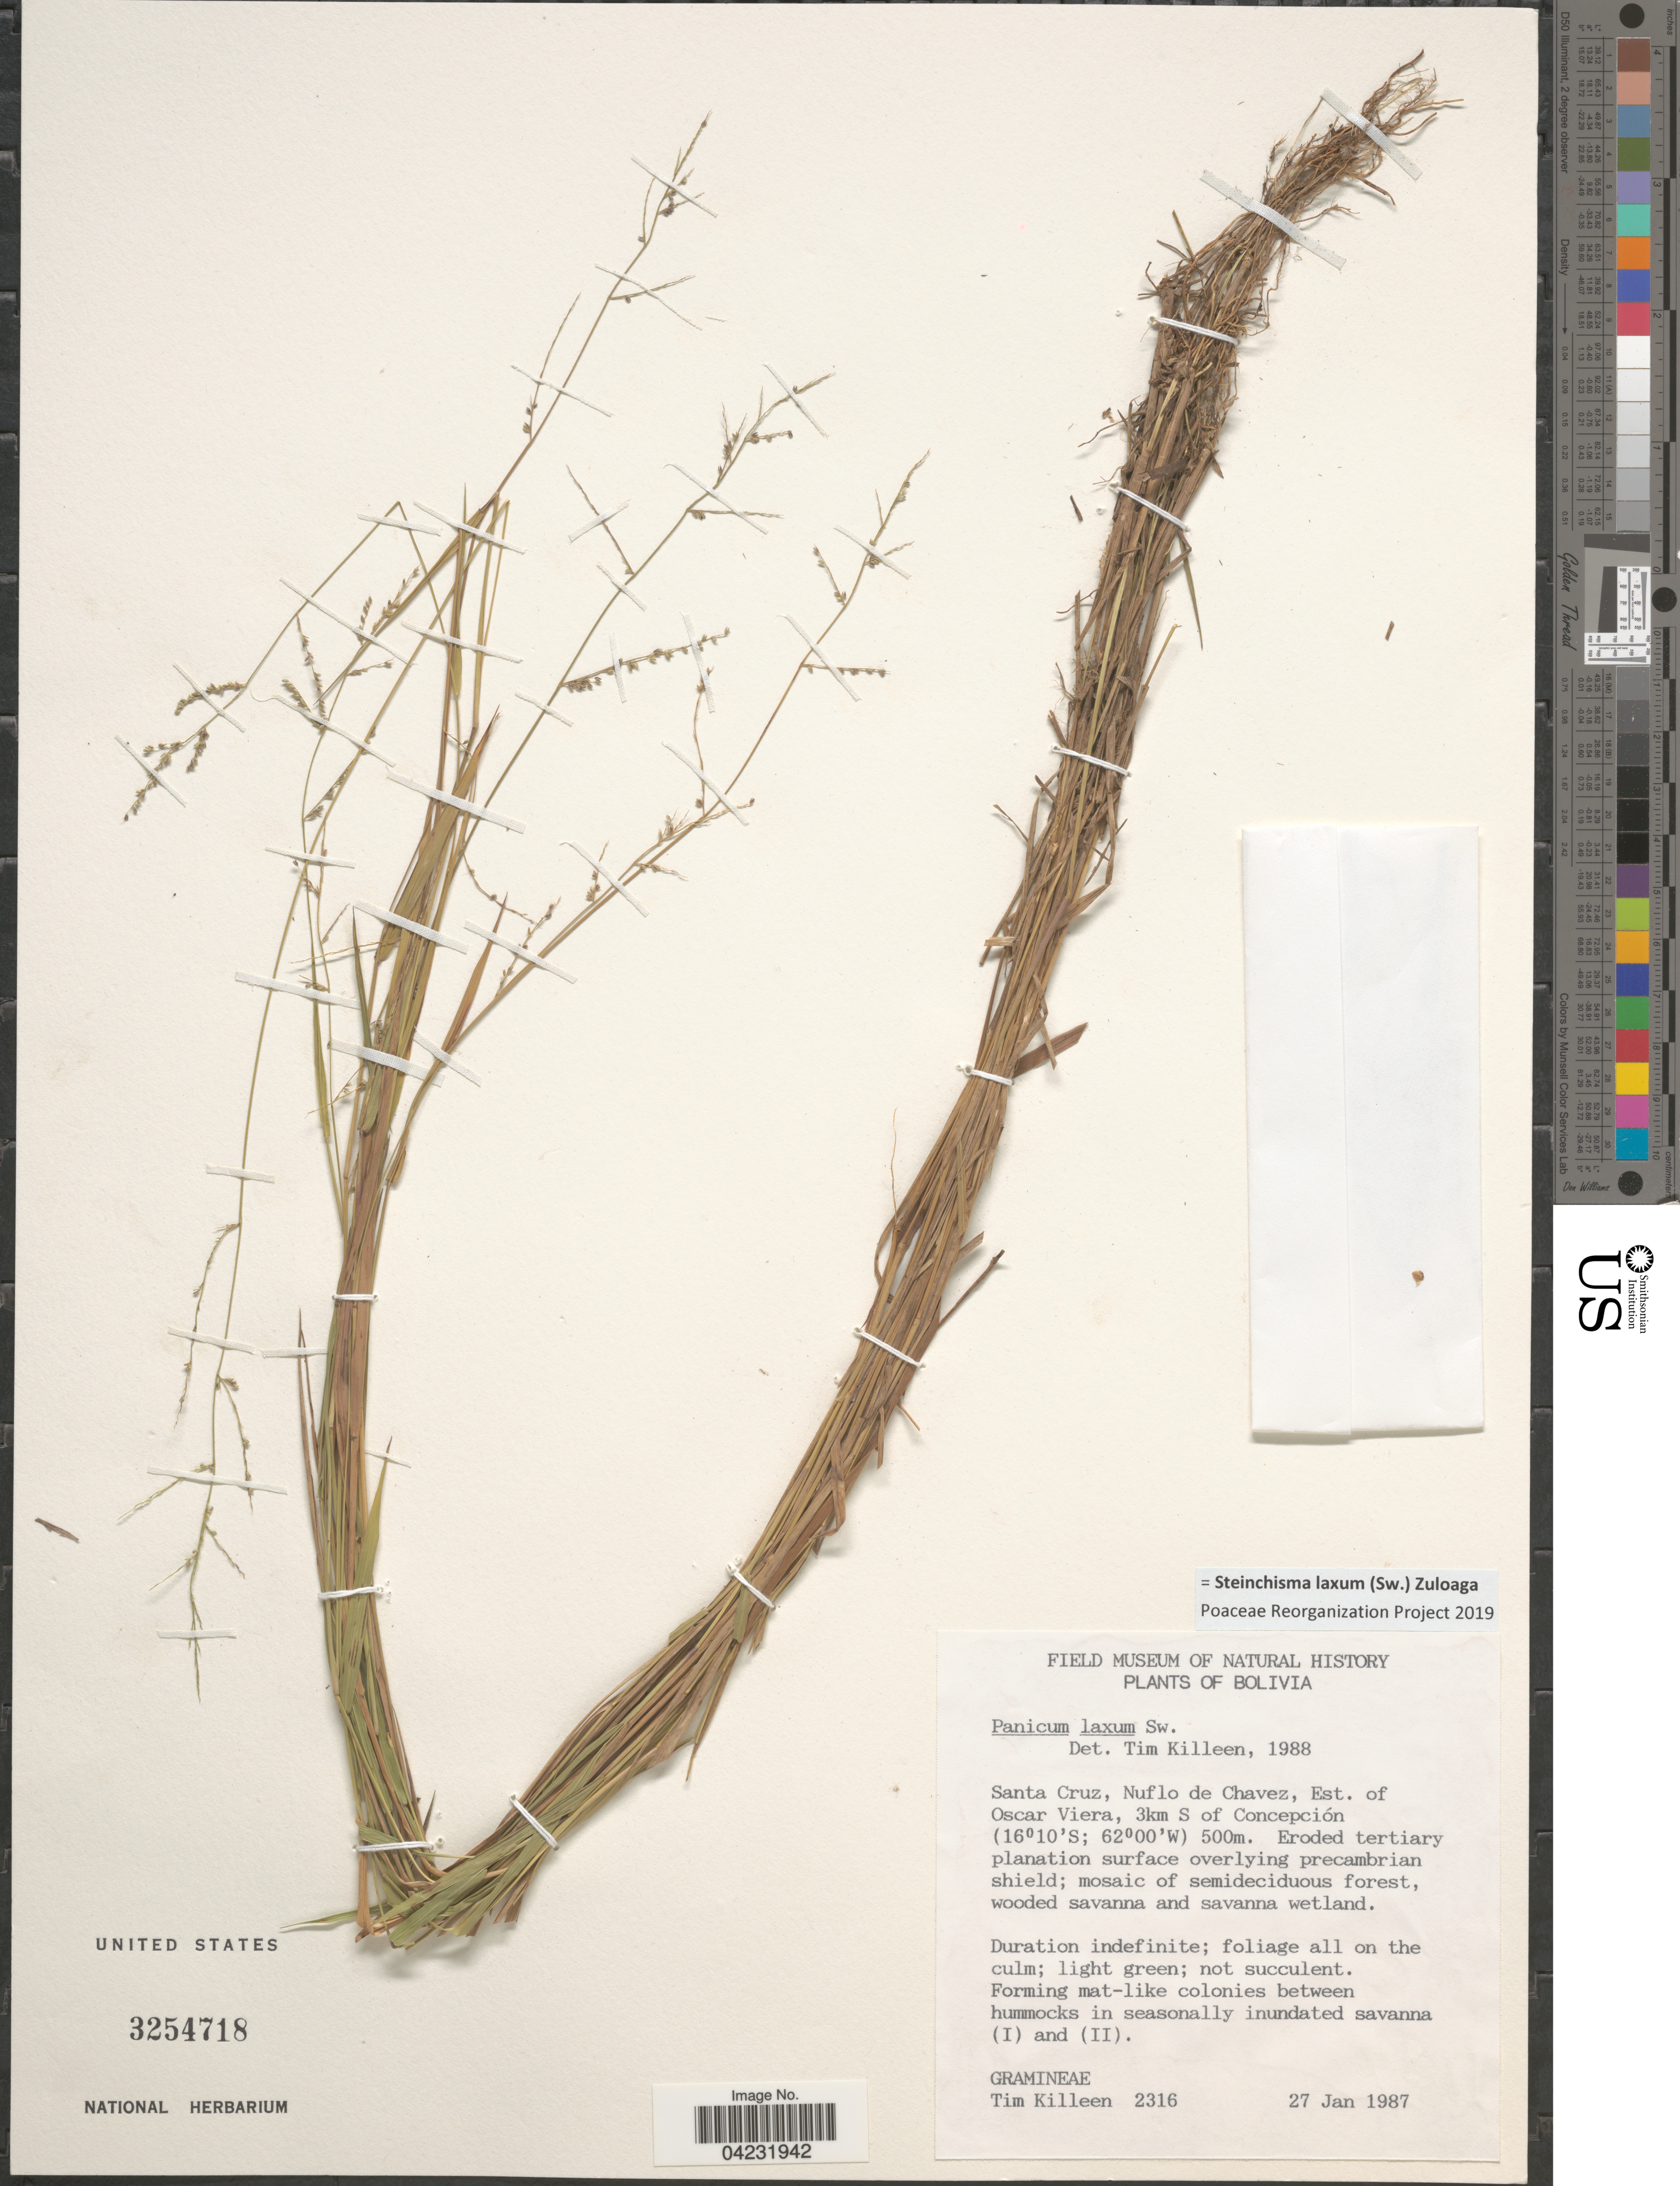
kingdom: Plantae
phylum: Tracheophyta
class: Liliopsida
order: Poales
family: Poaceae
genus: Steinchisma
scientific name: Steinchisma laxum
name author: (Sw.) Zuloaga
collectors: T. J. Killeen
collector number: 2316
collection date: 1987-01-27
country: Bolivia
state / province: Santa Cruz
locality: Nuflo de Chavez, Est. of Oscar Viera, 3km S of Concepción.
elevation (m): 500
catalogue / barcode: US 3254718